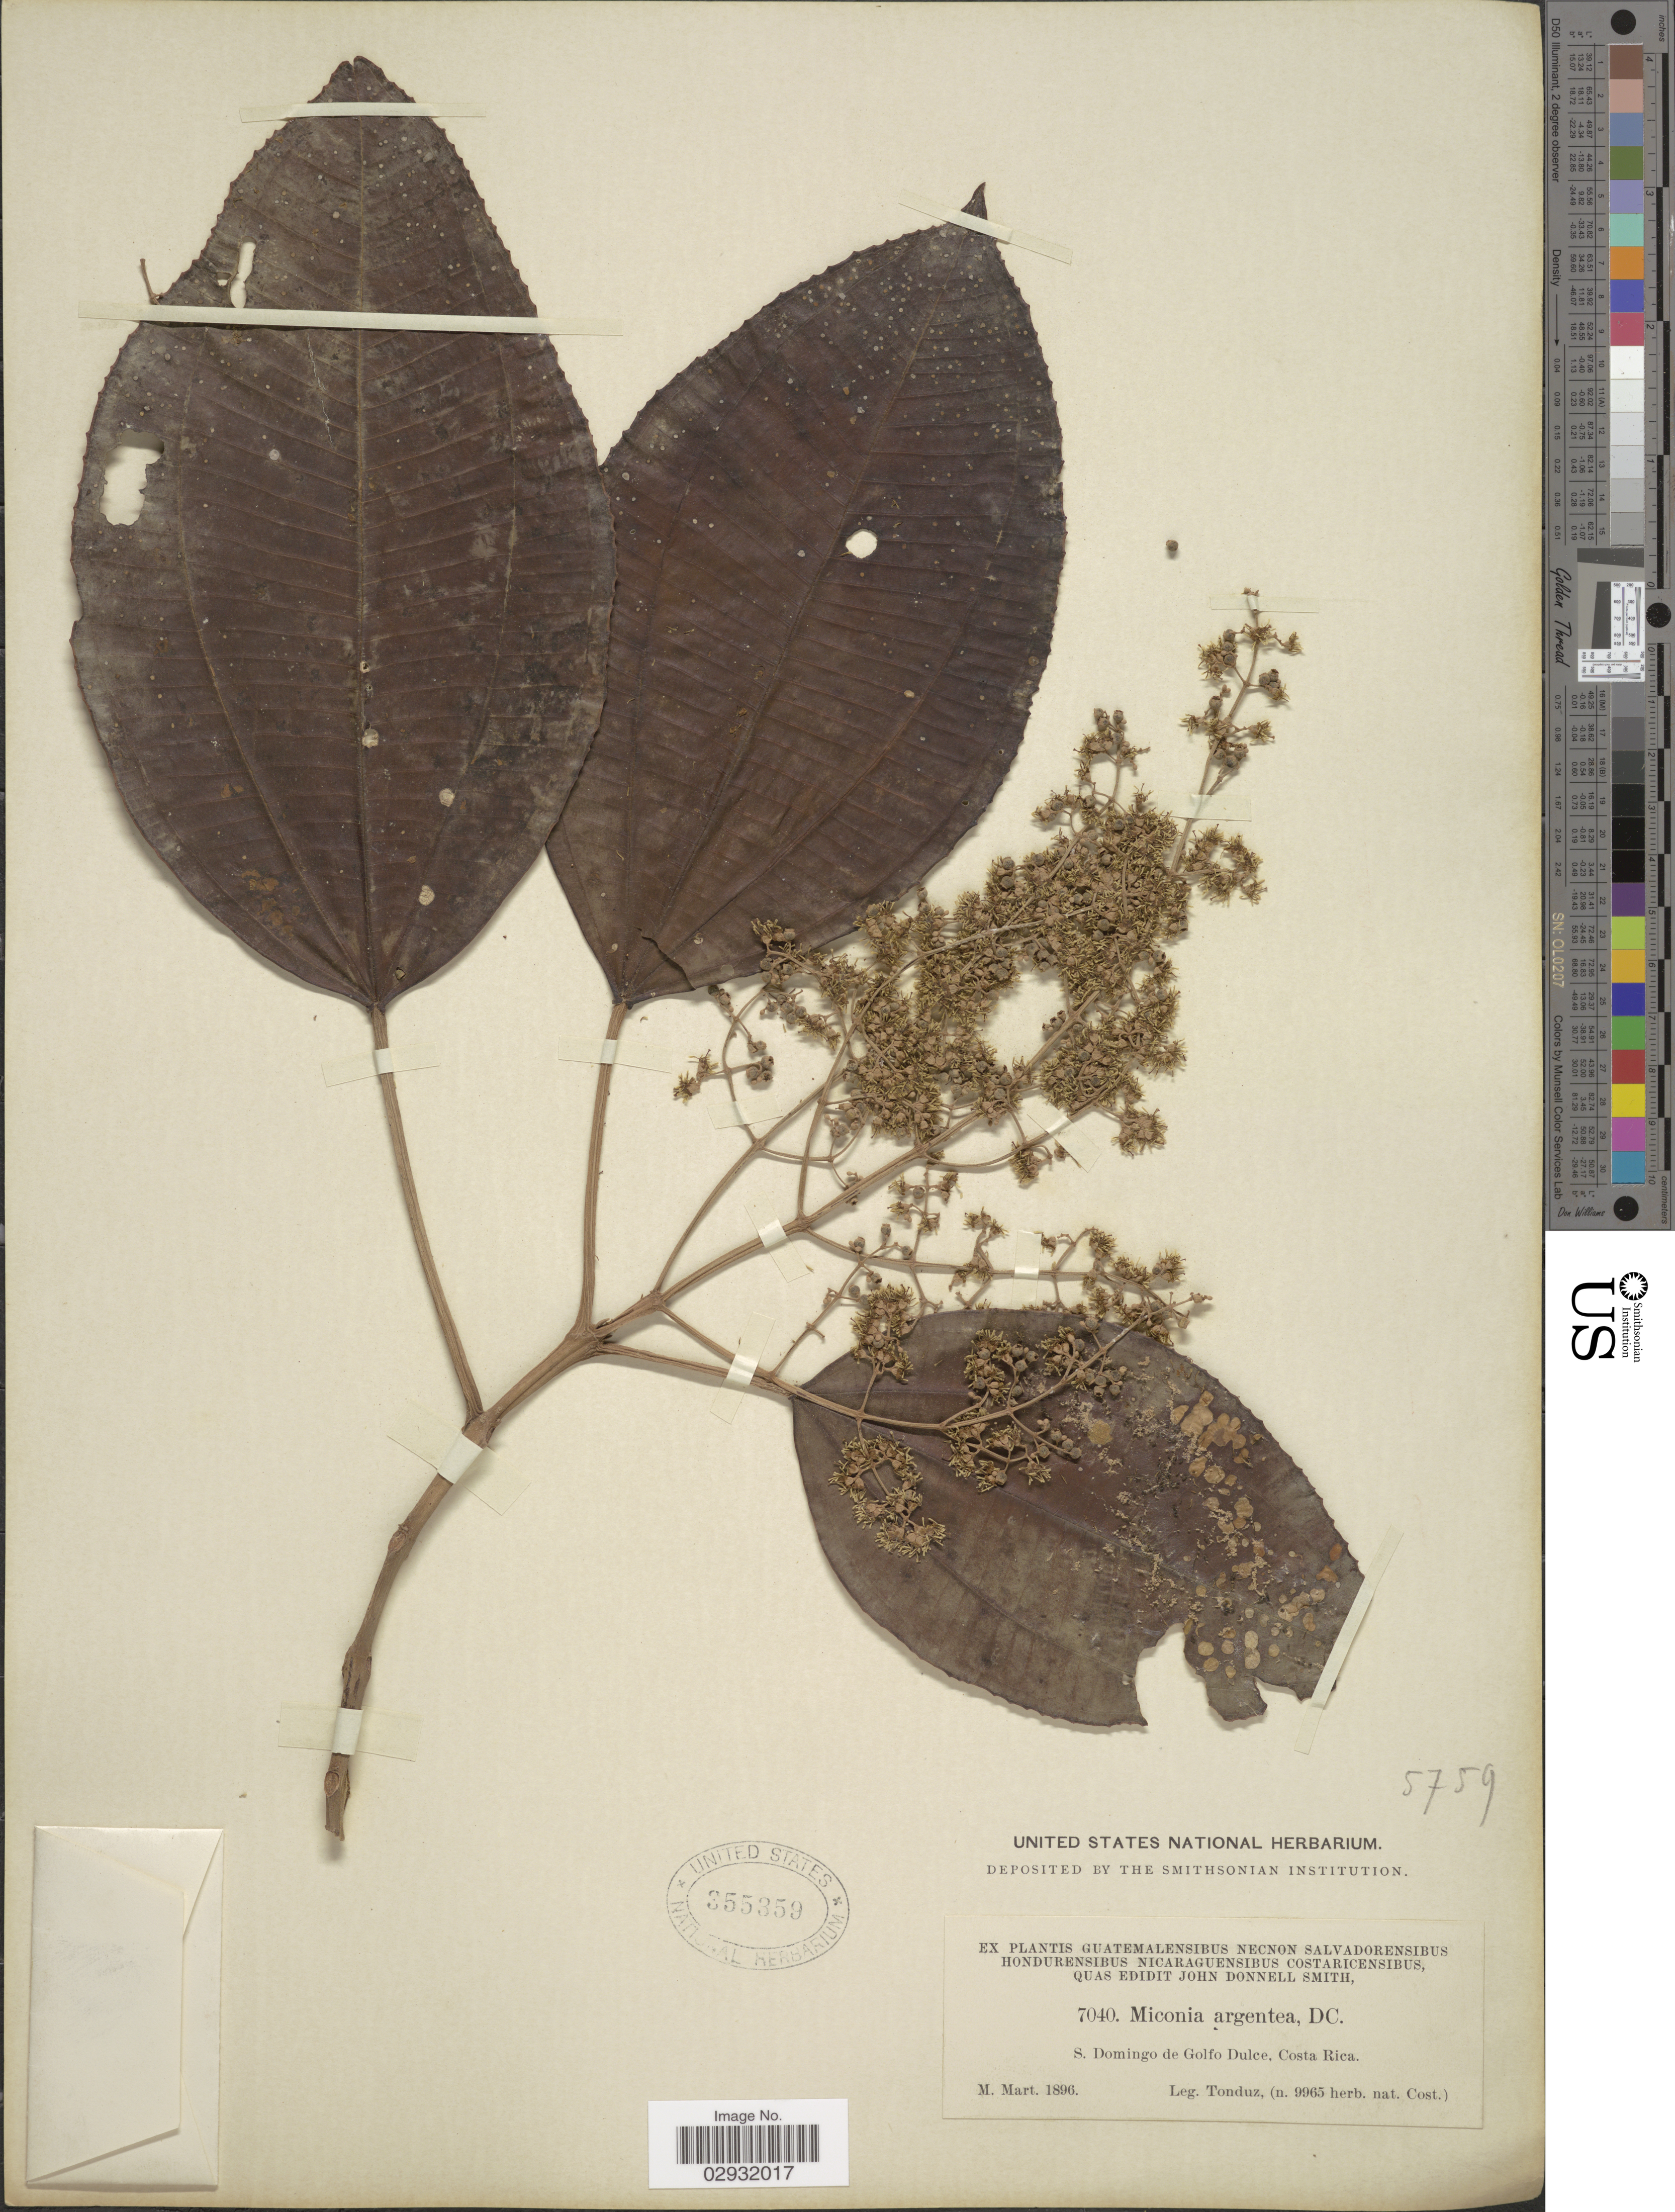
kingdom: Plantae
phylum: Tracheophyta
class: Magnoliopsida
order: Myrtales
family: Melastomataceae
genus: Miconia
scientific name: Miconia argentea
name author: (Sw.) DC.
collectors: Tonduz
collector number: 7040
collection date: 1896-03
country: Costa Rica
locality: S. Domingo de Golfo Dulce.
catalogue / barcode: US 355359